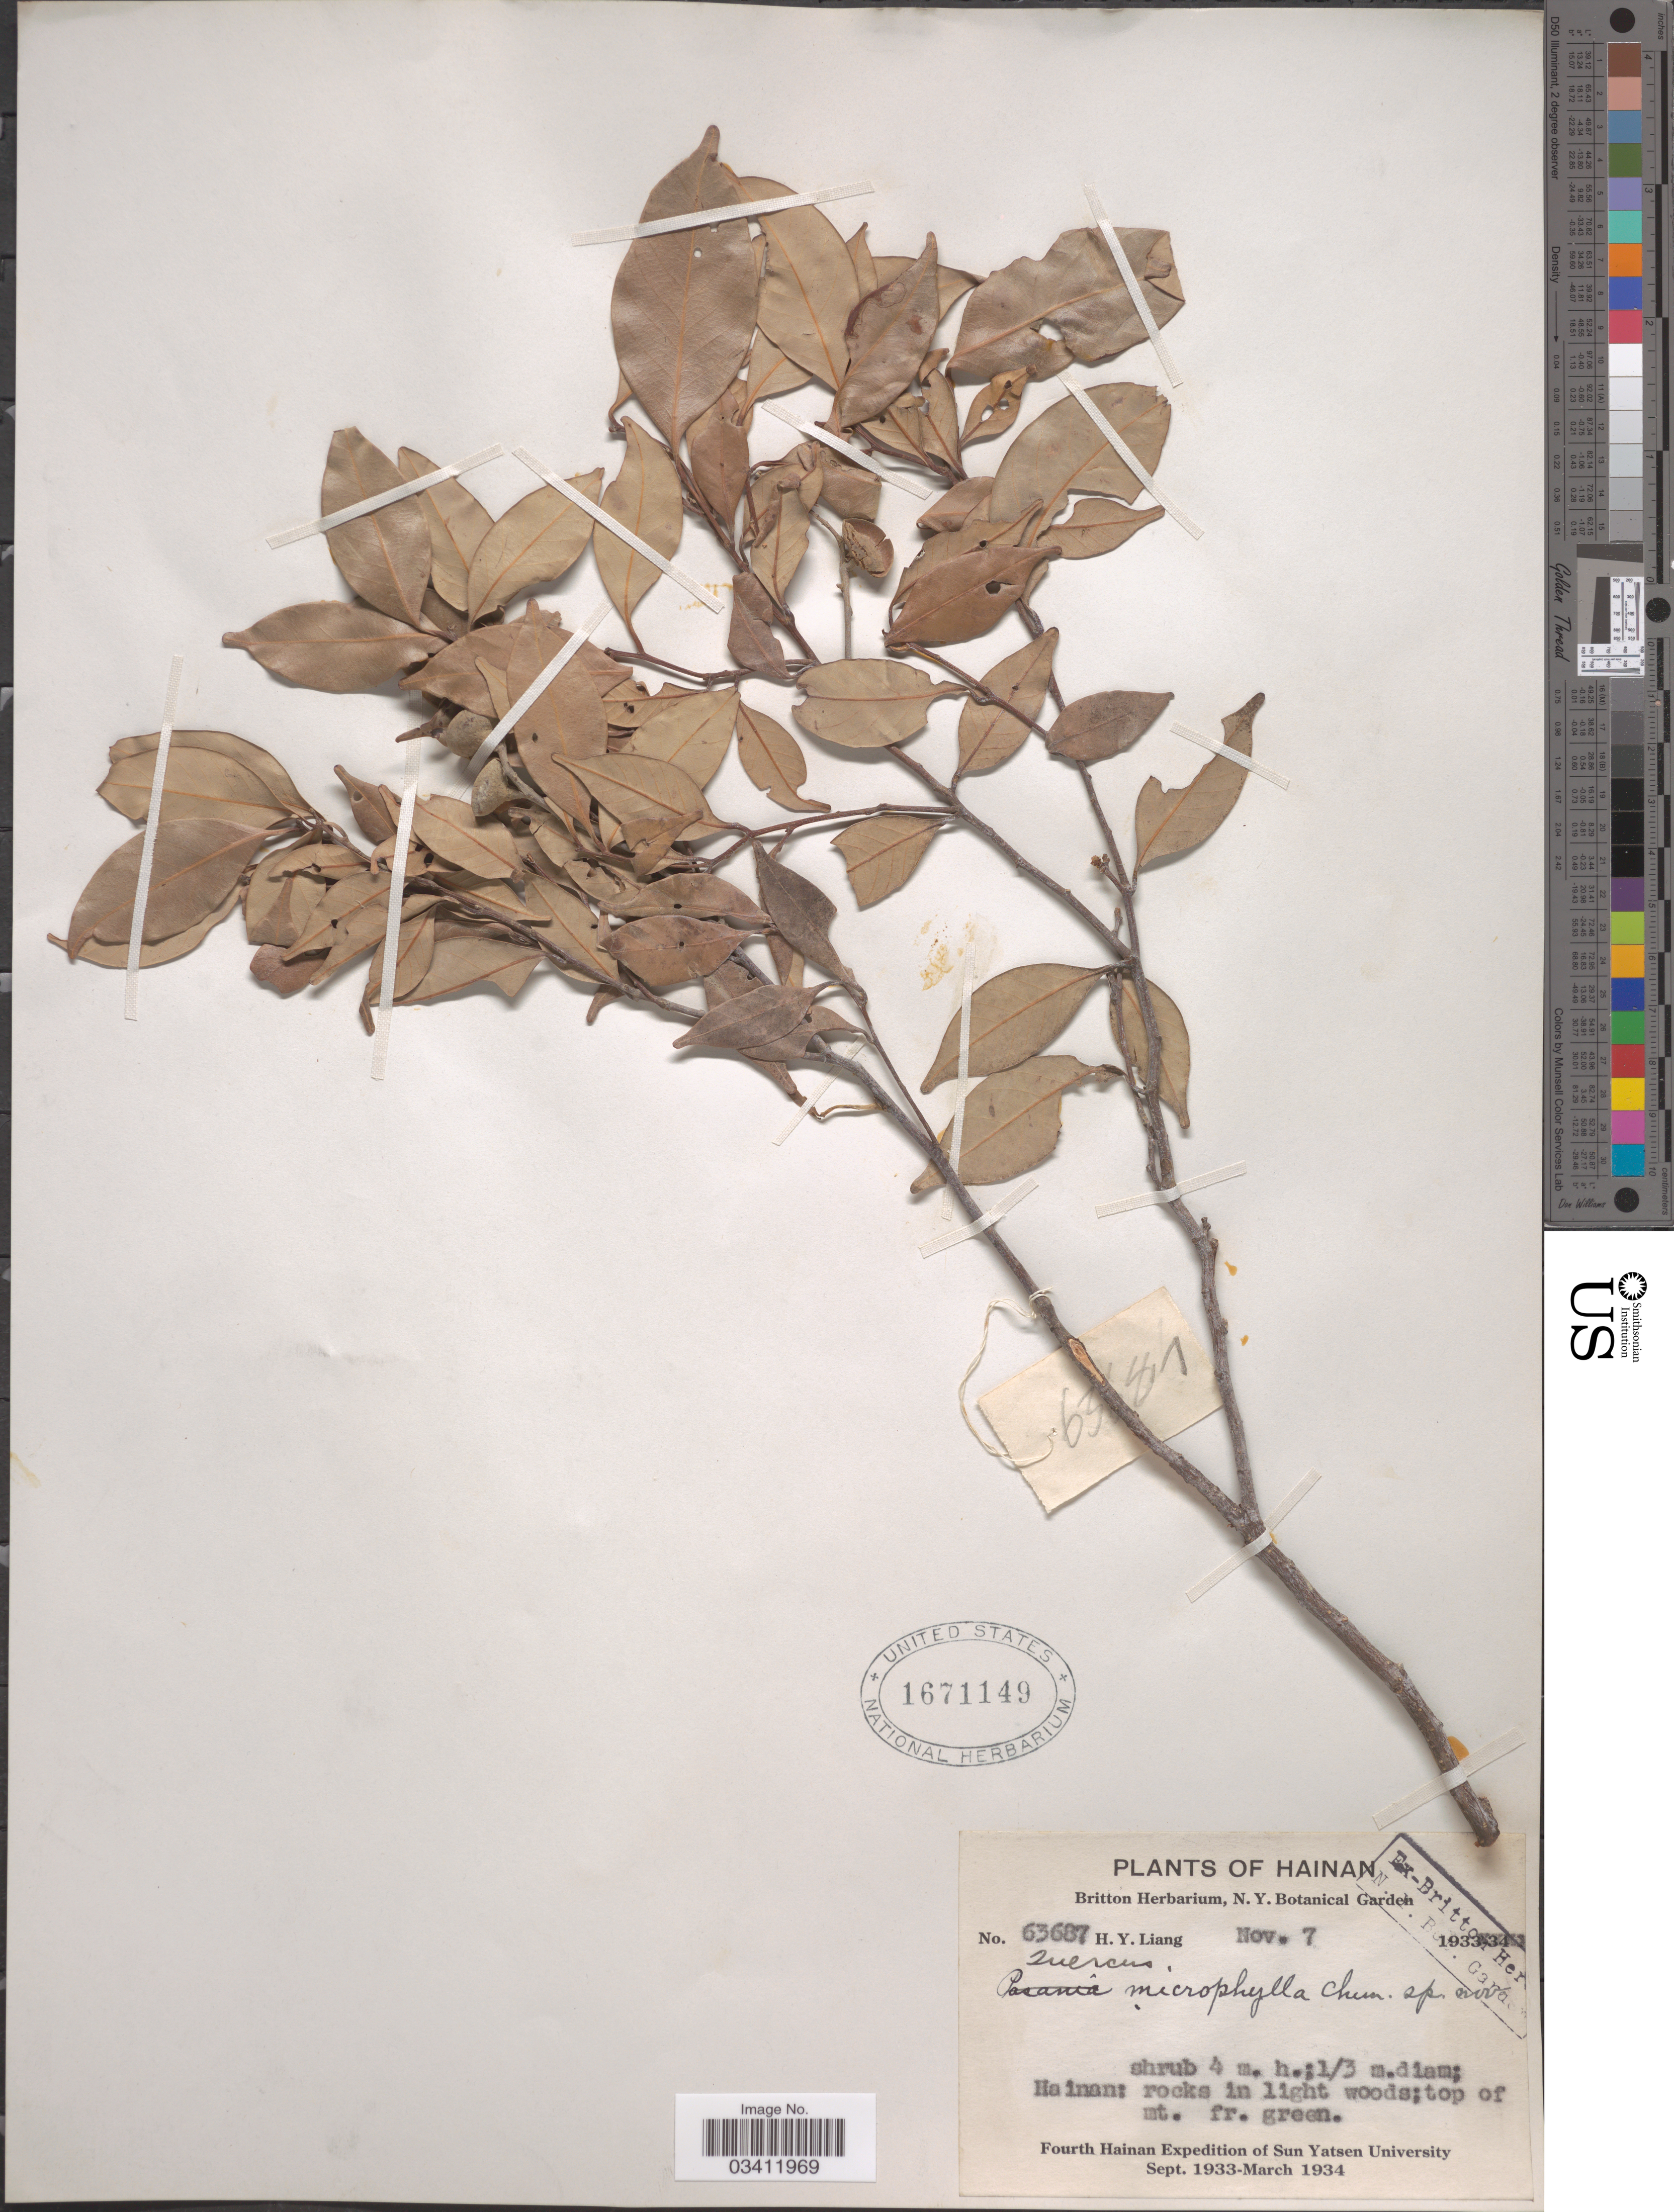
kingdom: Plantae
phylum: Tracheophyta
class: Magnoliopsida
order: Fagales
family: Fagaceae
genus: Quercus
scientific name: Quercus microphylla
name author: Née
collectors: H. Y. Liang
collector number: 63687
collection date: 1933-11-07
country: China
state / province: Hainan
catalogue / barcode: US 1671149